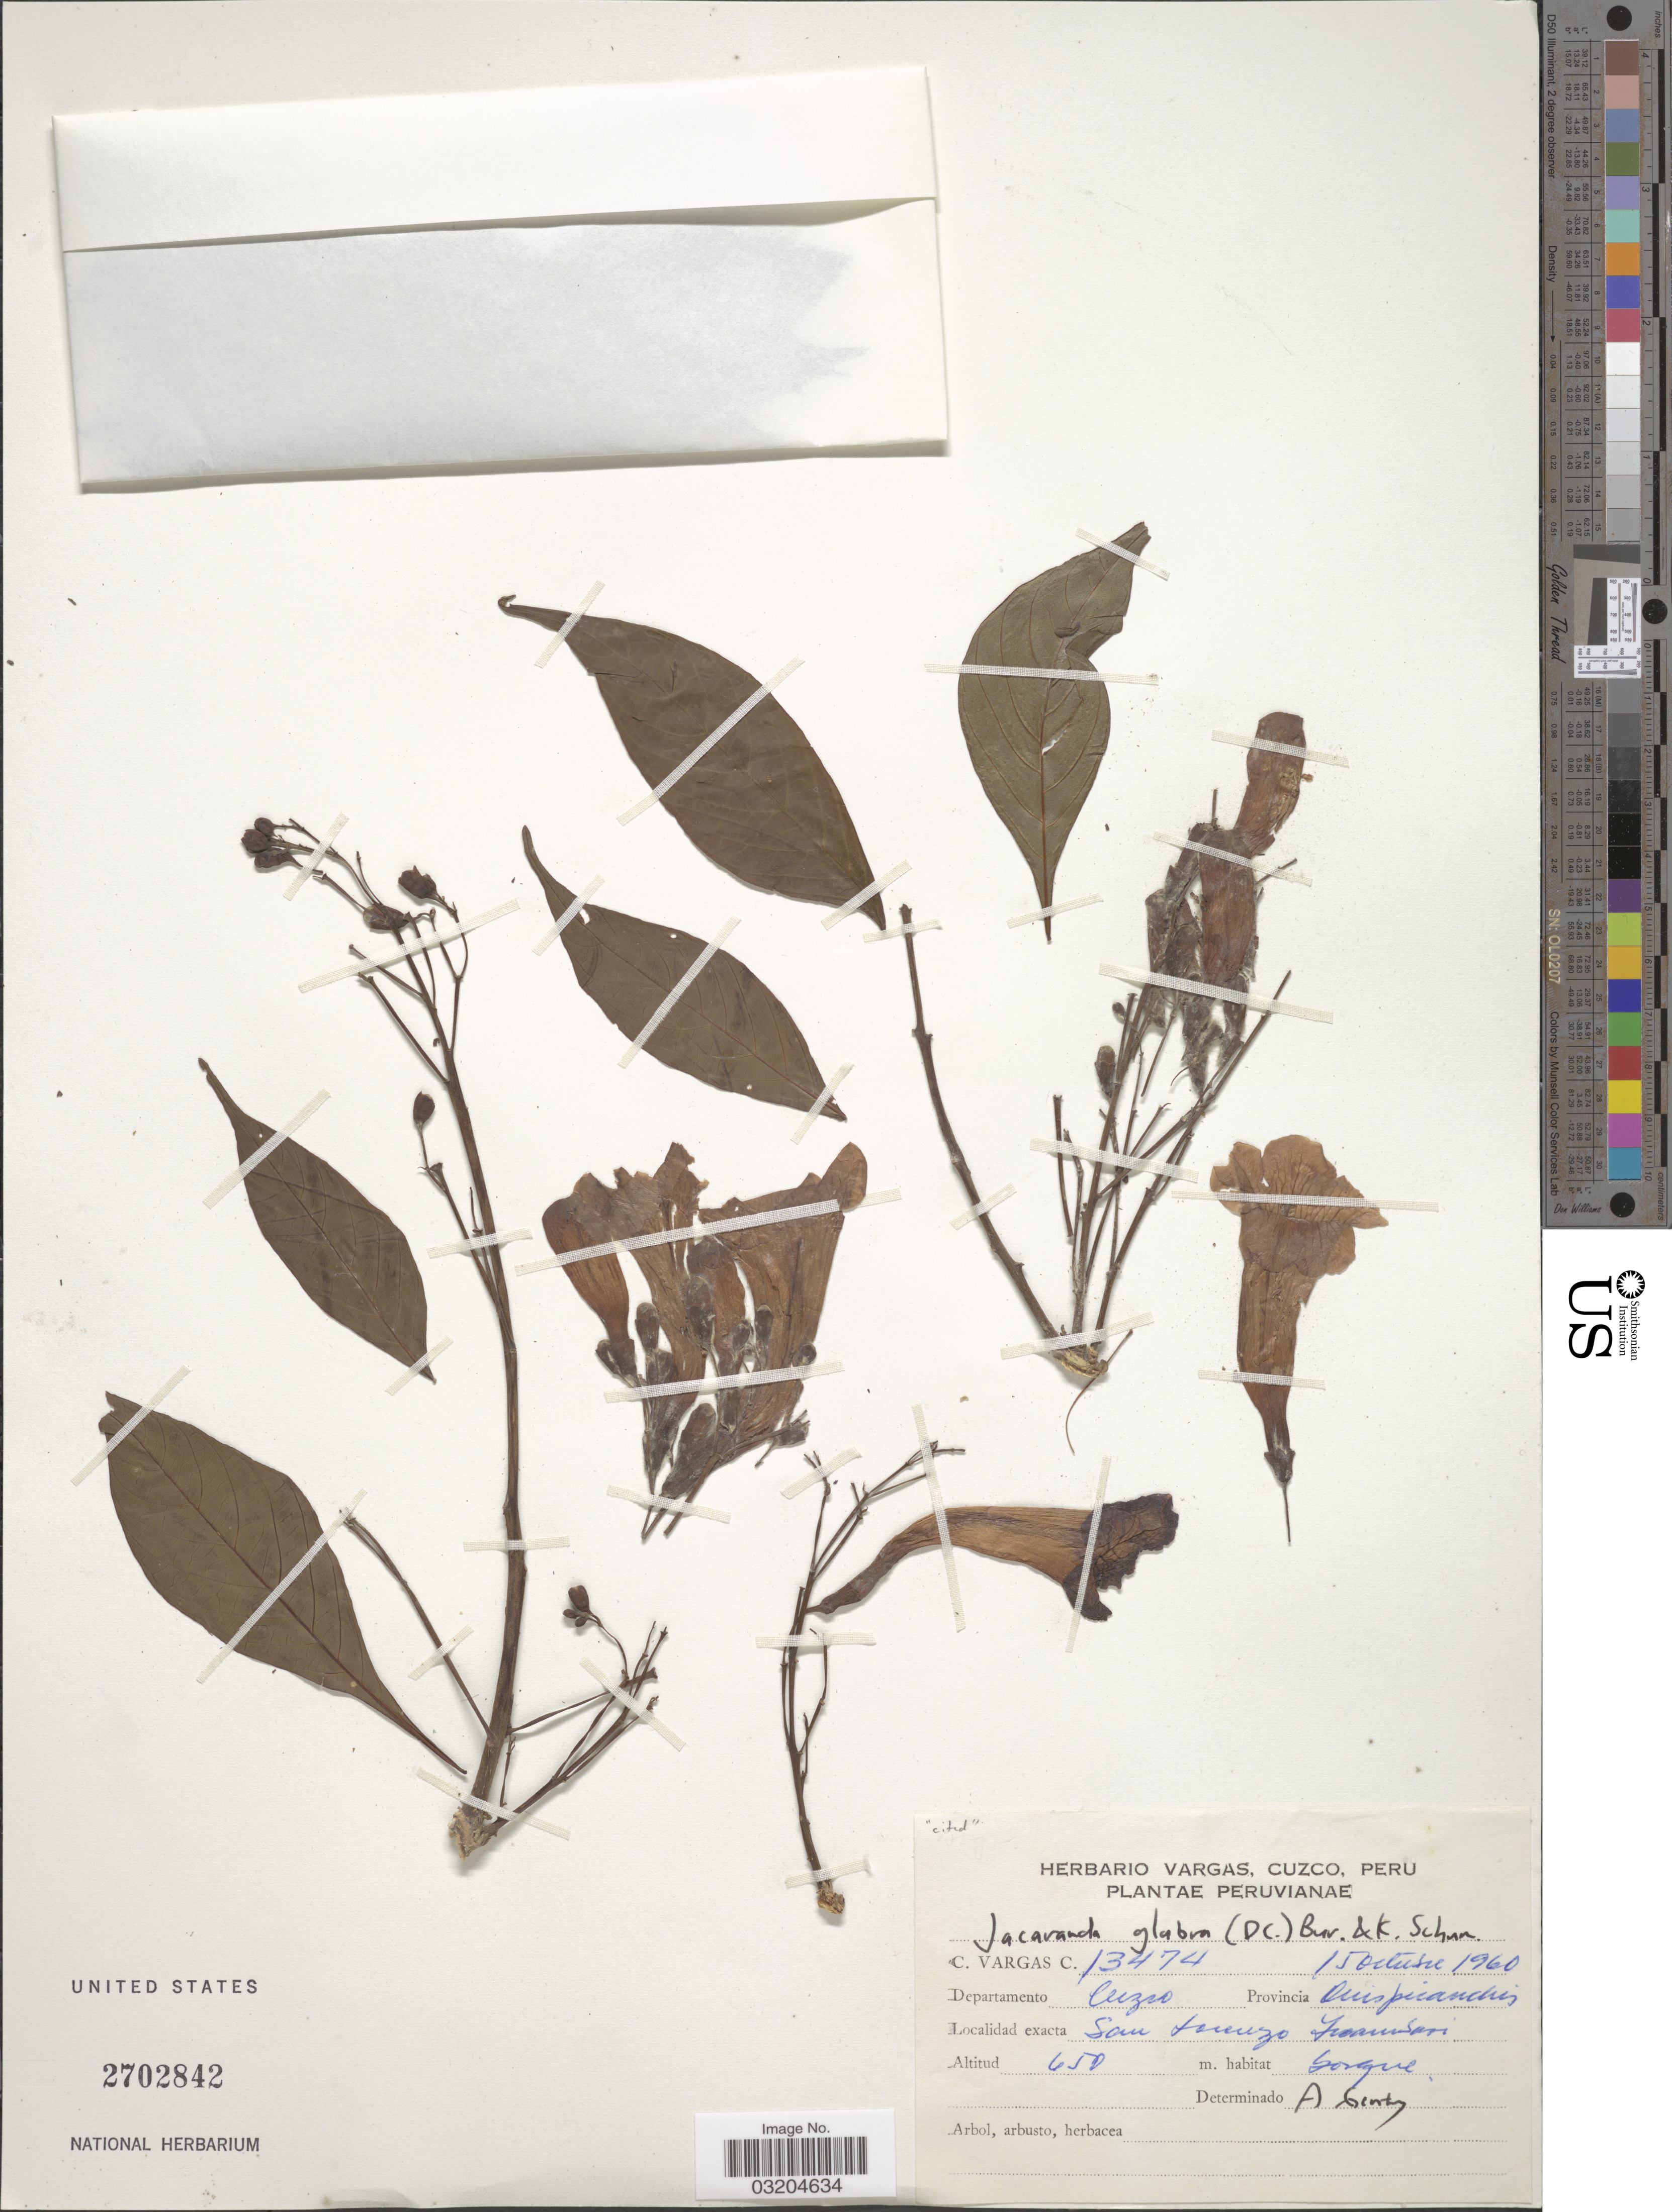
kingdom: Plantae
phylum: Tracheophyta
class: Magnoliopsida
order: Lamiales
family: Bignoniaceae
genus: Jacaranda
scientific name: Jacaranda glabra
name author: (DC.) Bureau & K. Schum.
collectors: C. Vargas Calderón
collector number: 13474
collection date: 1960-10-15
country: Peru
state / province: Cusco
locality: Departamento Cuzco. Provincia Quispicanchis. San Lorenzo Inambari.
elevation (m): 650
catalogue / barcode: US 2702842